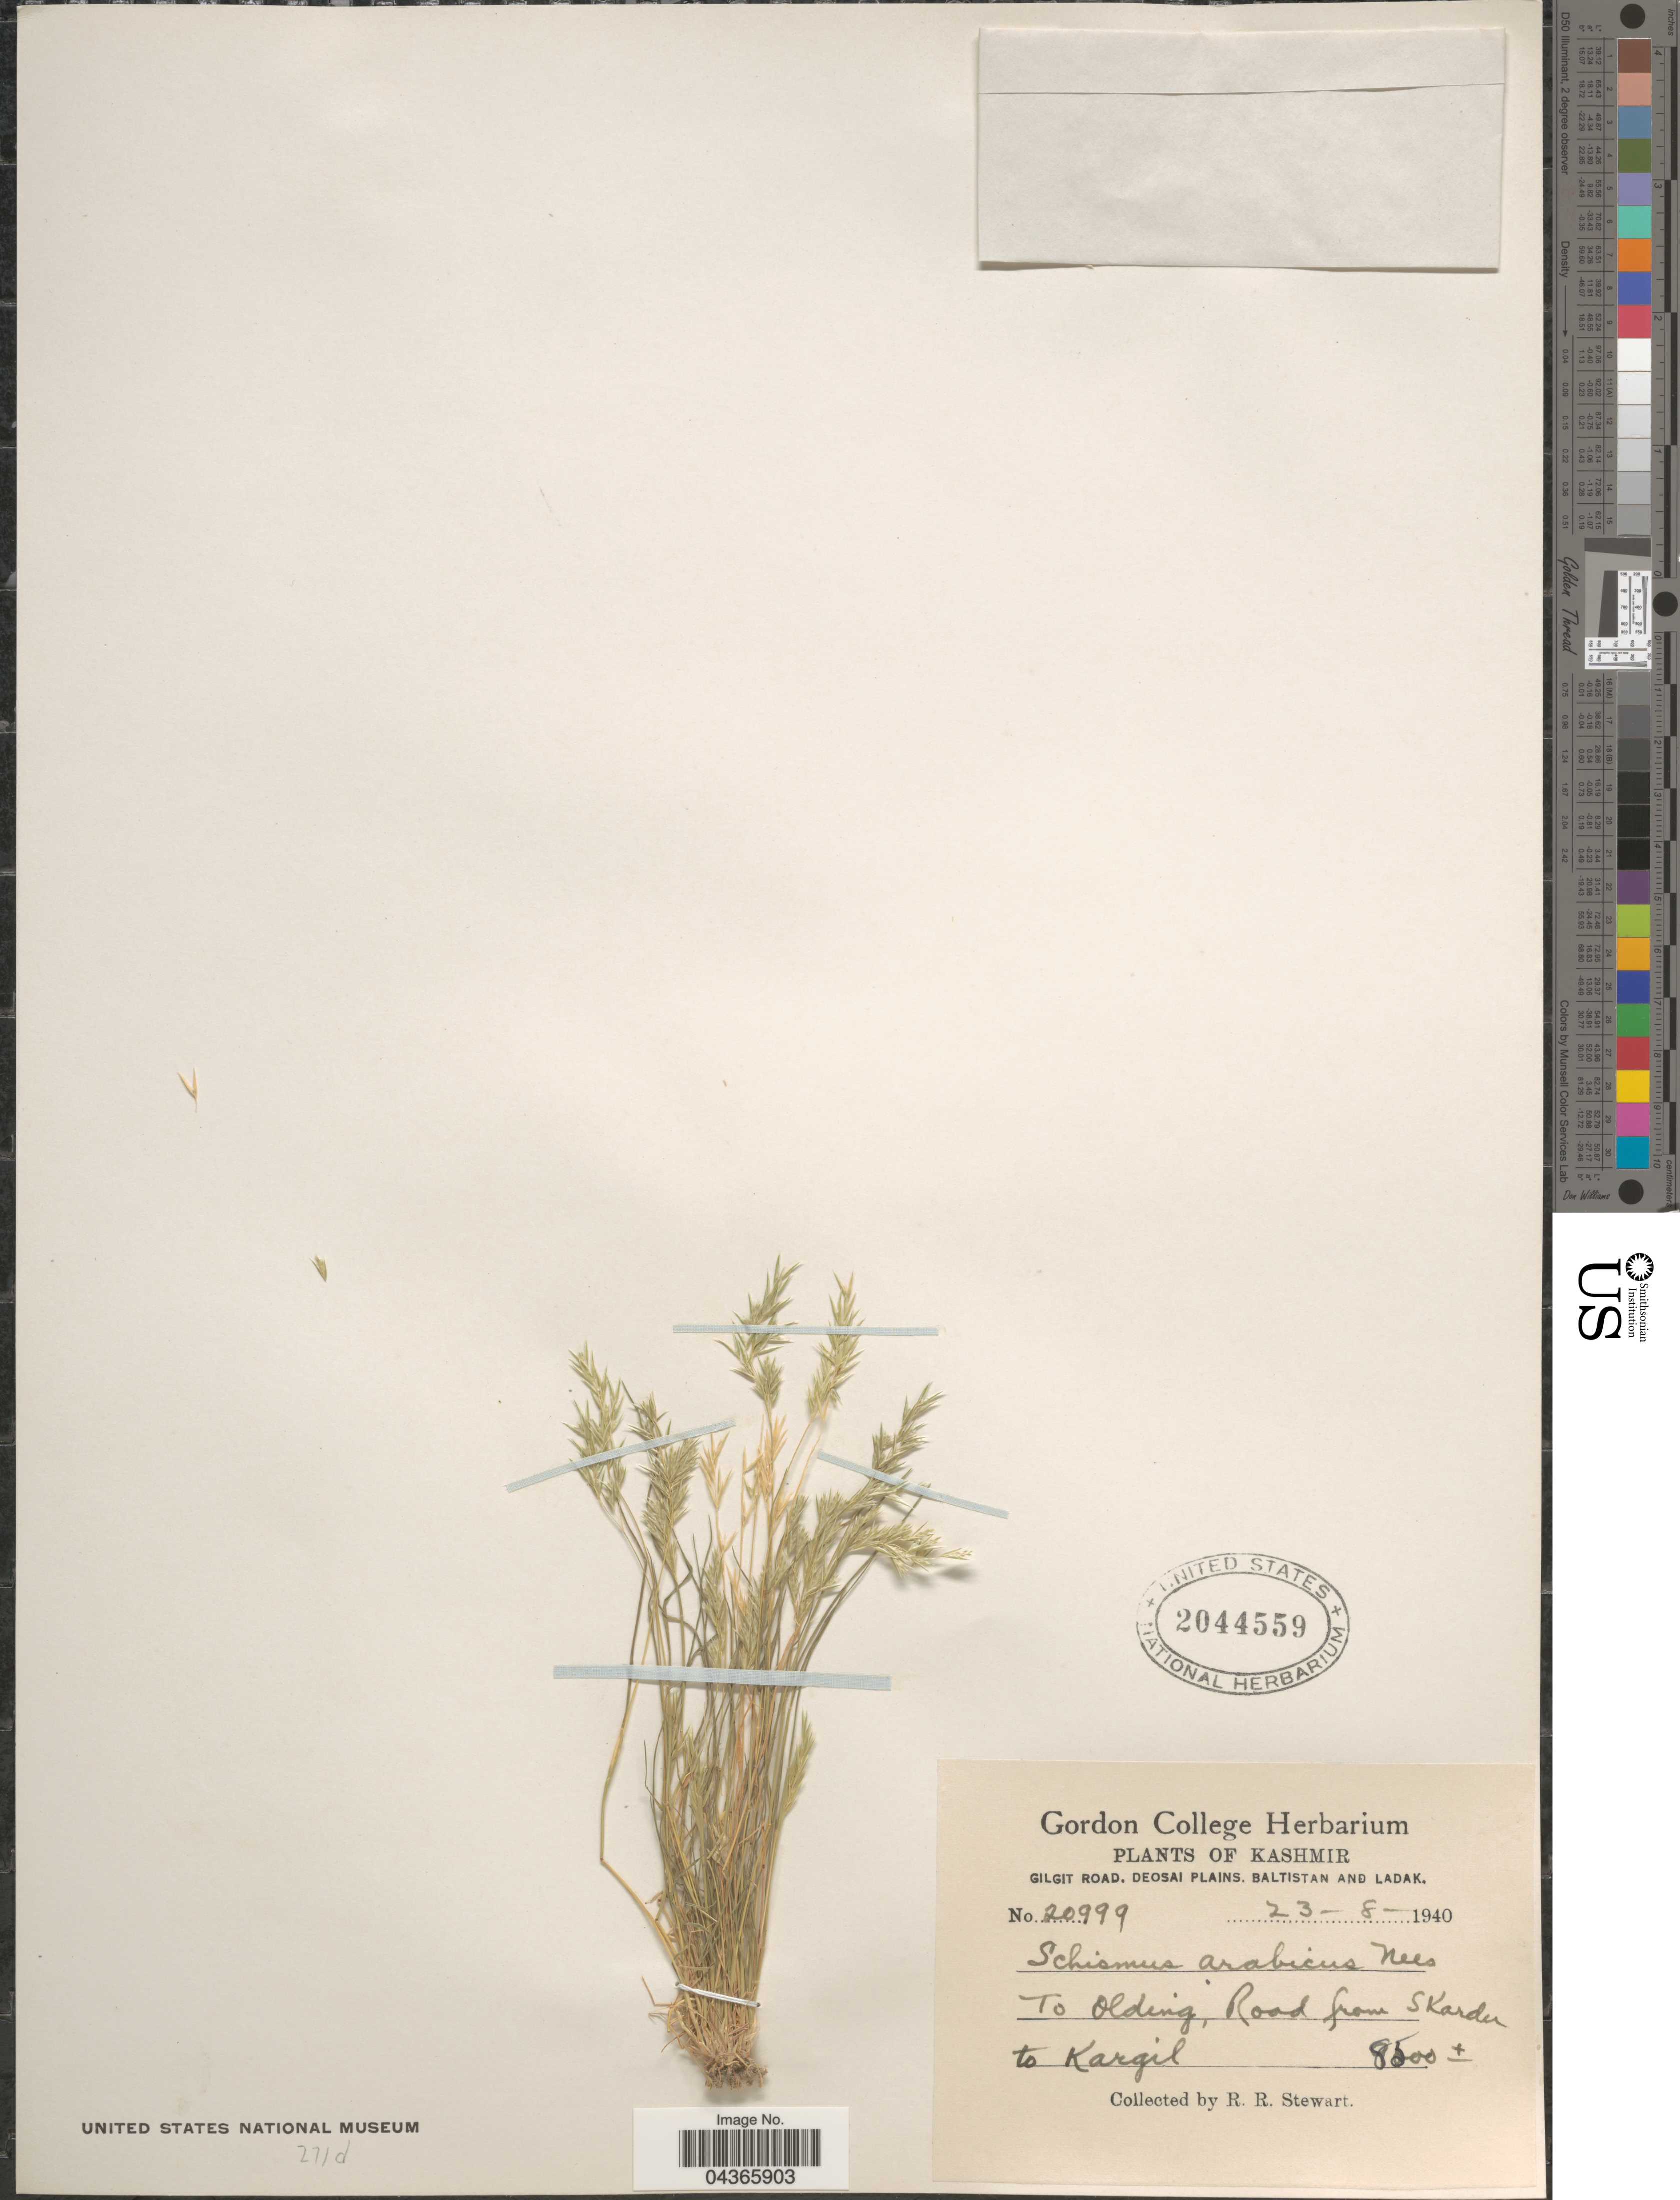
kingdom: Plantae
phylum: Tracheophyta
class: Liliopsida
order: Poales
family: Poaceae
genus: Schismus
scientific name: Schismus arabicus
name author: Nees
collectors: R. Stewart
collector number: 20999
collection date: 1940-08-23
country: Pakistan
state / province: Gilgit-Baltistan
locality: Kashmir. Gilgit Road. Deosai Plains. Baltistan and Ladak. To Olding, Road from Skardu to Kargil.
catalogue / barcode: US 2044559